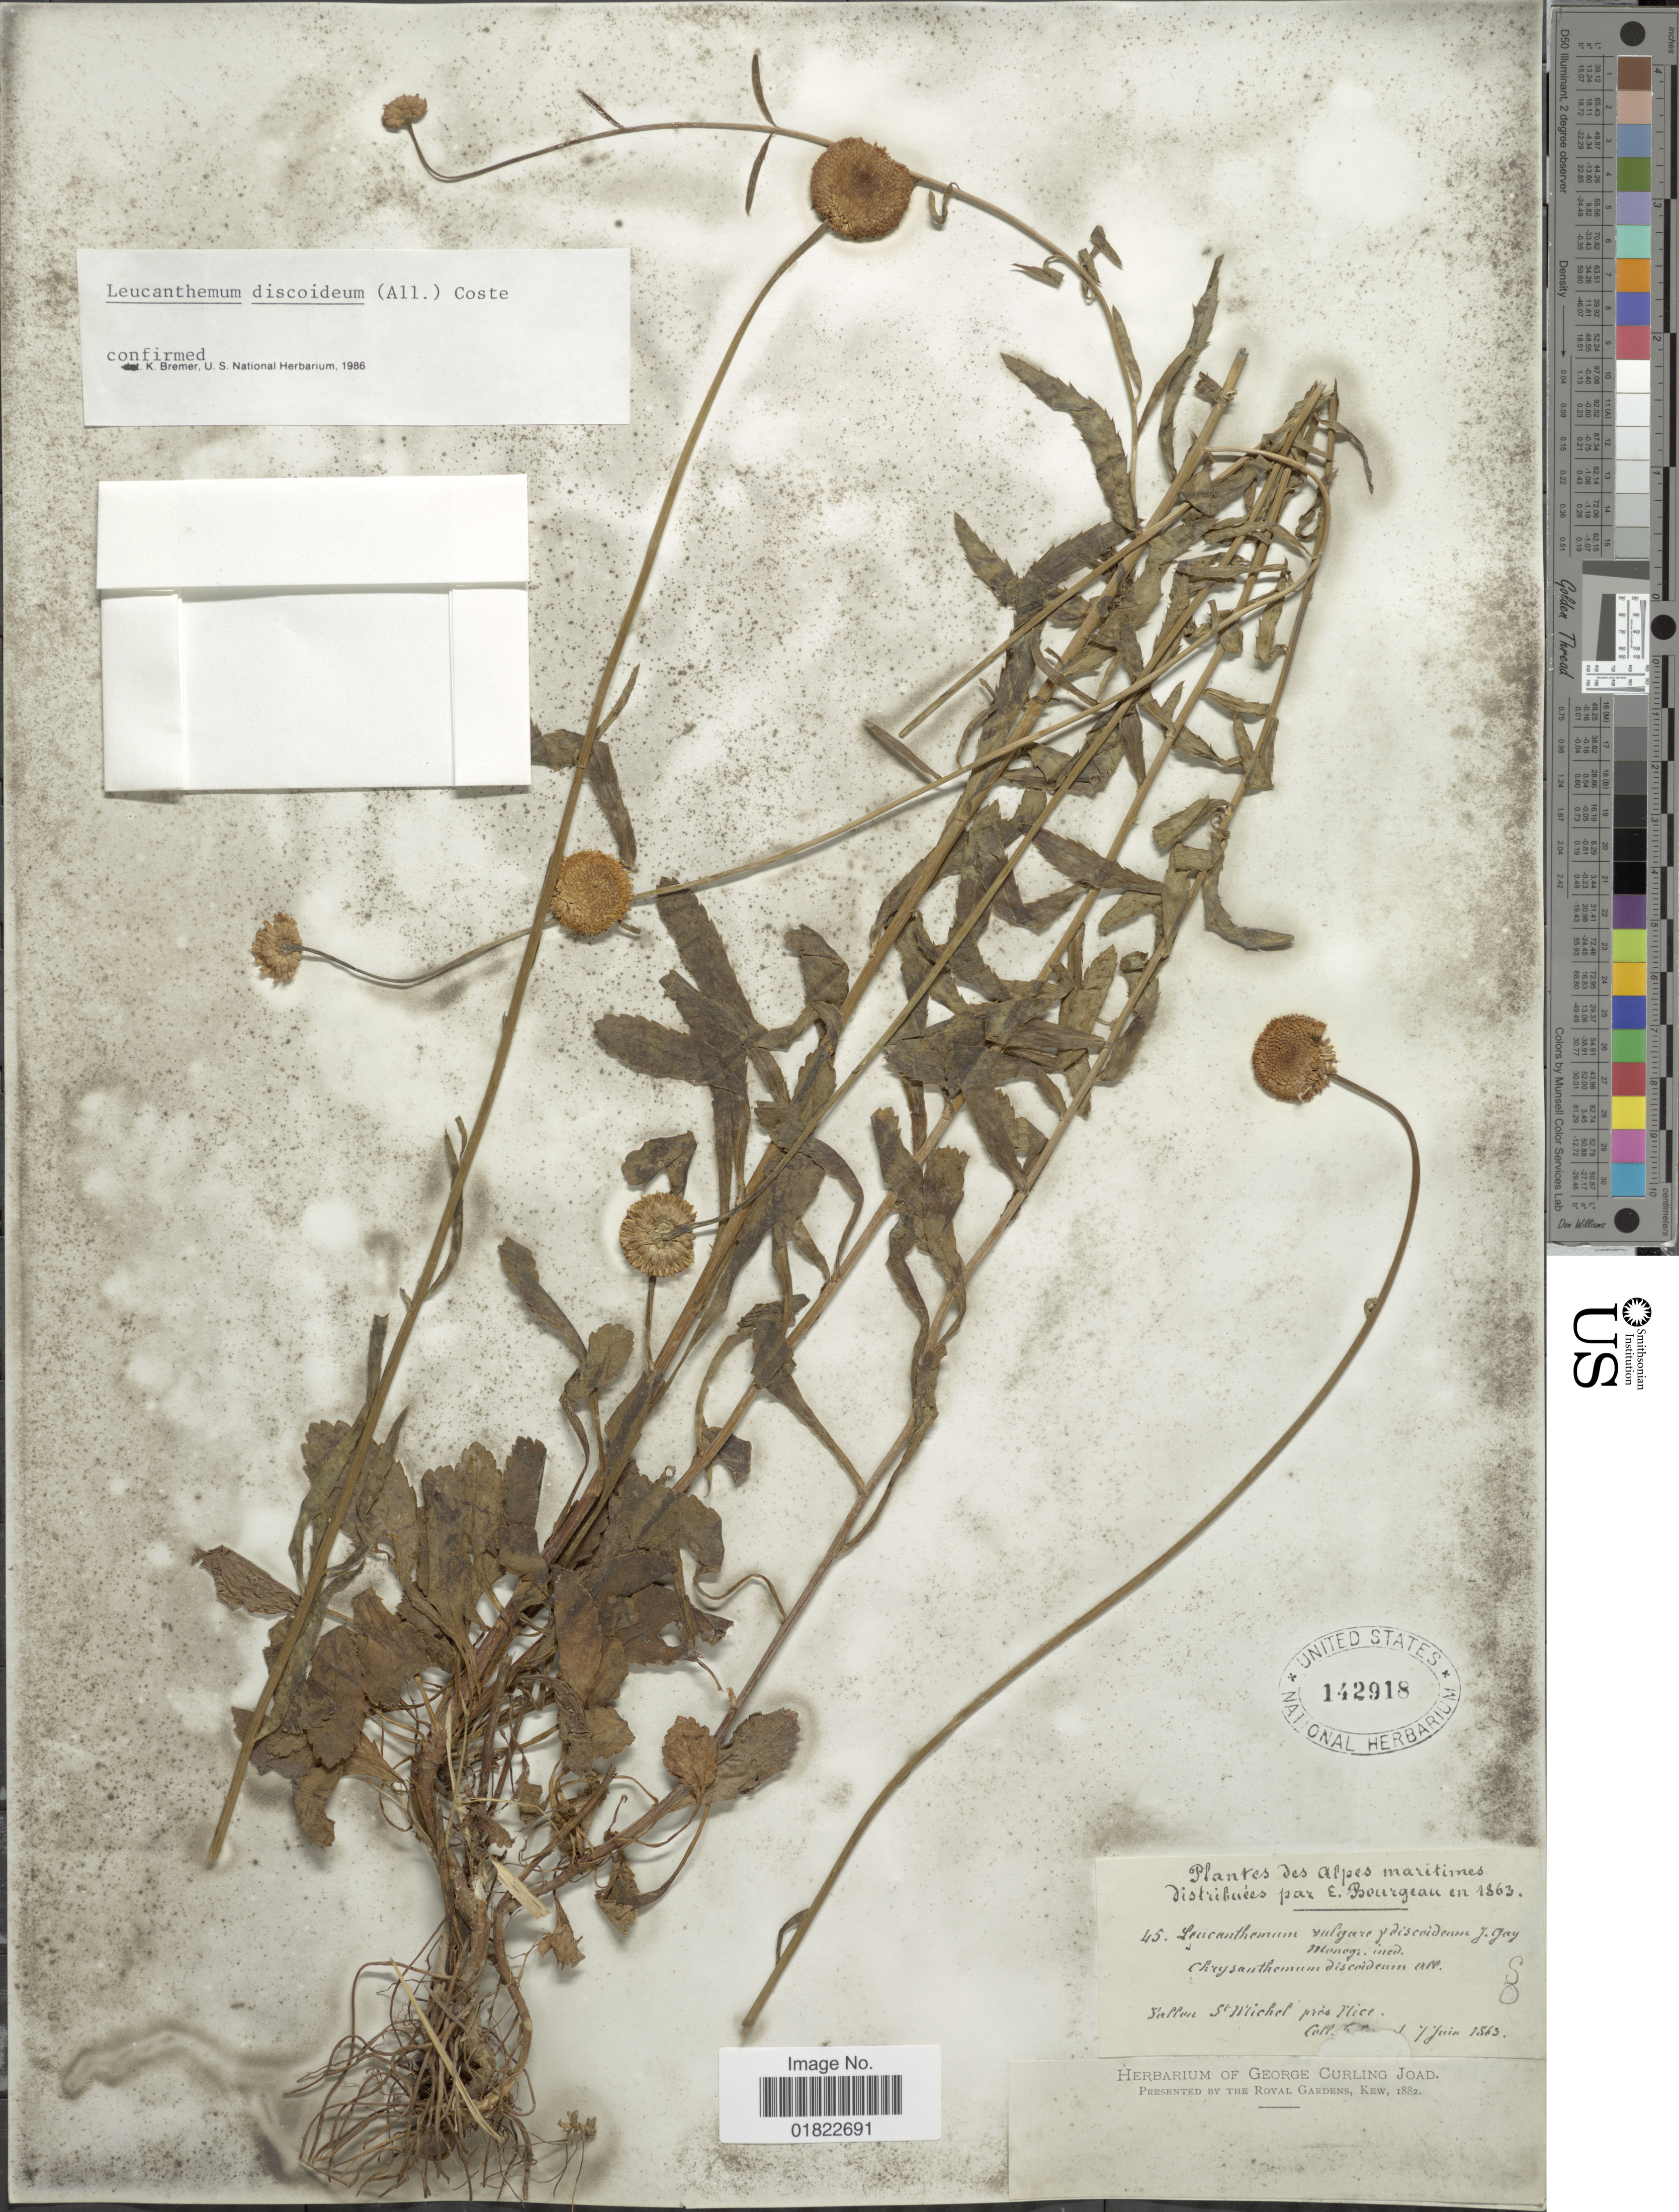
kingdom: Plantae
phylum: Tracheophyta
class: Magnoliopsida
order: Asterales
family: Asteraceae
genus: Leucanthemum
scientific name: Leucanthemum discoideum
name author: (All.) Coste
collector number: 45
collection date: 1863-06-07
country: France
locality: Vallon St. Michel pres Nice. Alpes Maritimes.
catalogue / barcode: US 142918